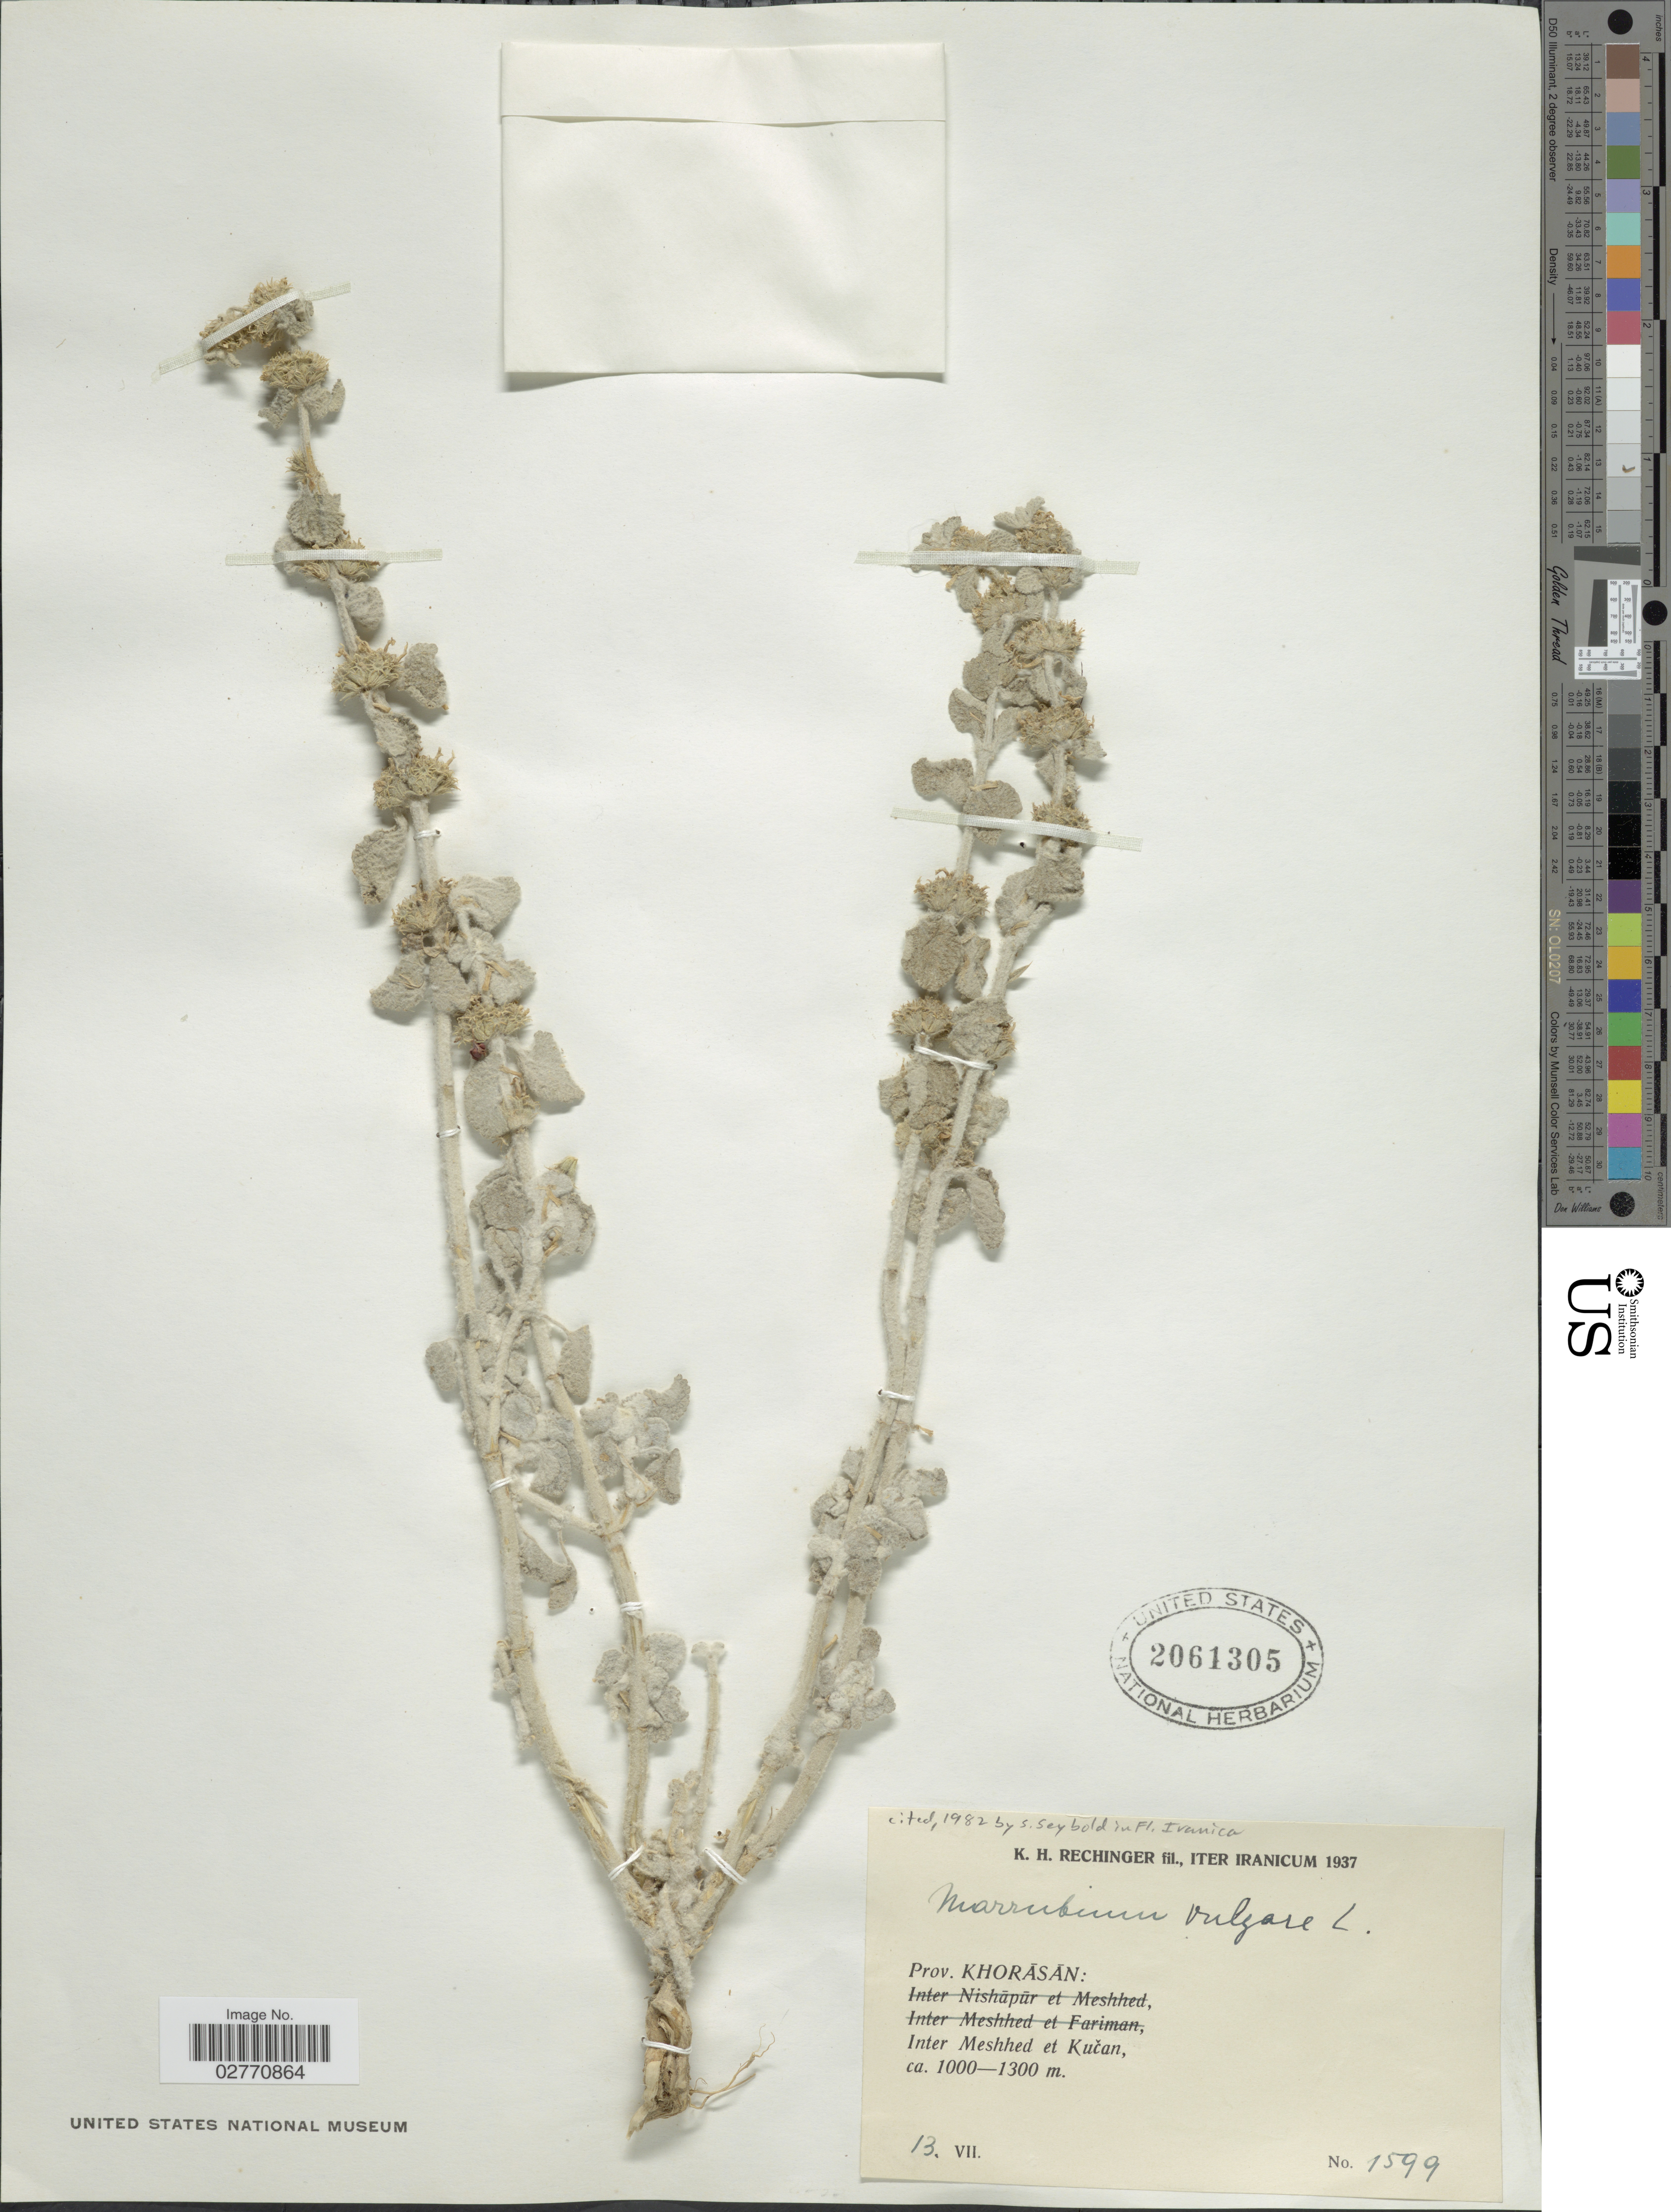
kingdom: Plantae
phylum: Tracheophyta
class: Magnoliopsida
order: Lamiales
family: Lamiaceae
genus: Marrubium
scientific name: Marrubium vulgare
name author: L.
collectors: K. H. Rechinger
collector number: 1599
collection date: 1937-07-13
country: Iran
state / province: Khorasan [obsolete]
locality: Prov. Khorãsãn. Inter Meshhed et Kucan.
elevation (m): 1000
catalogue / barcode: US 2061305